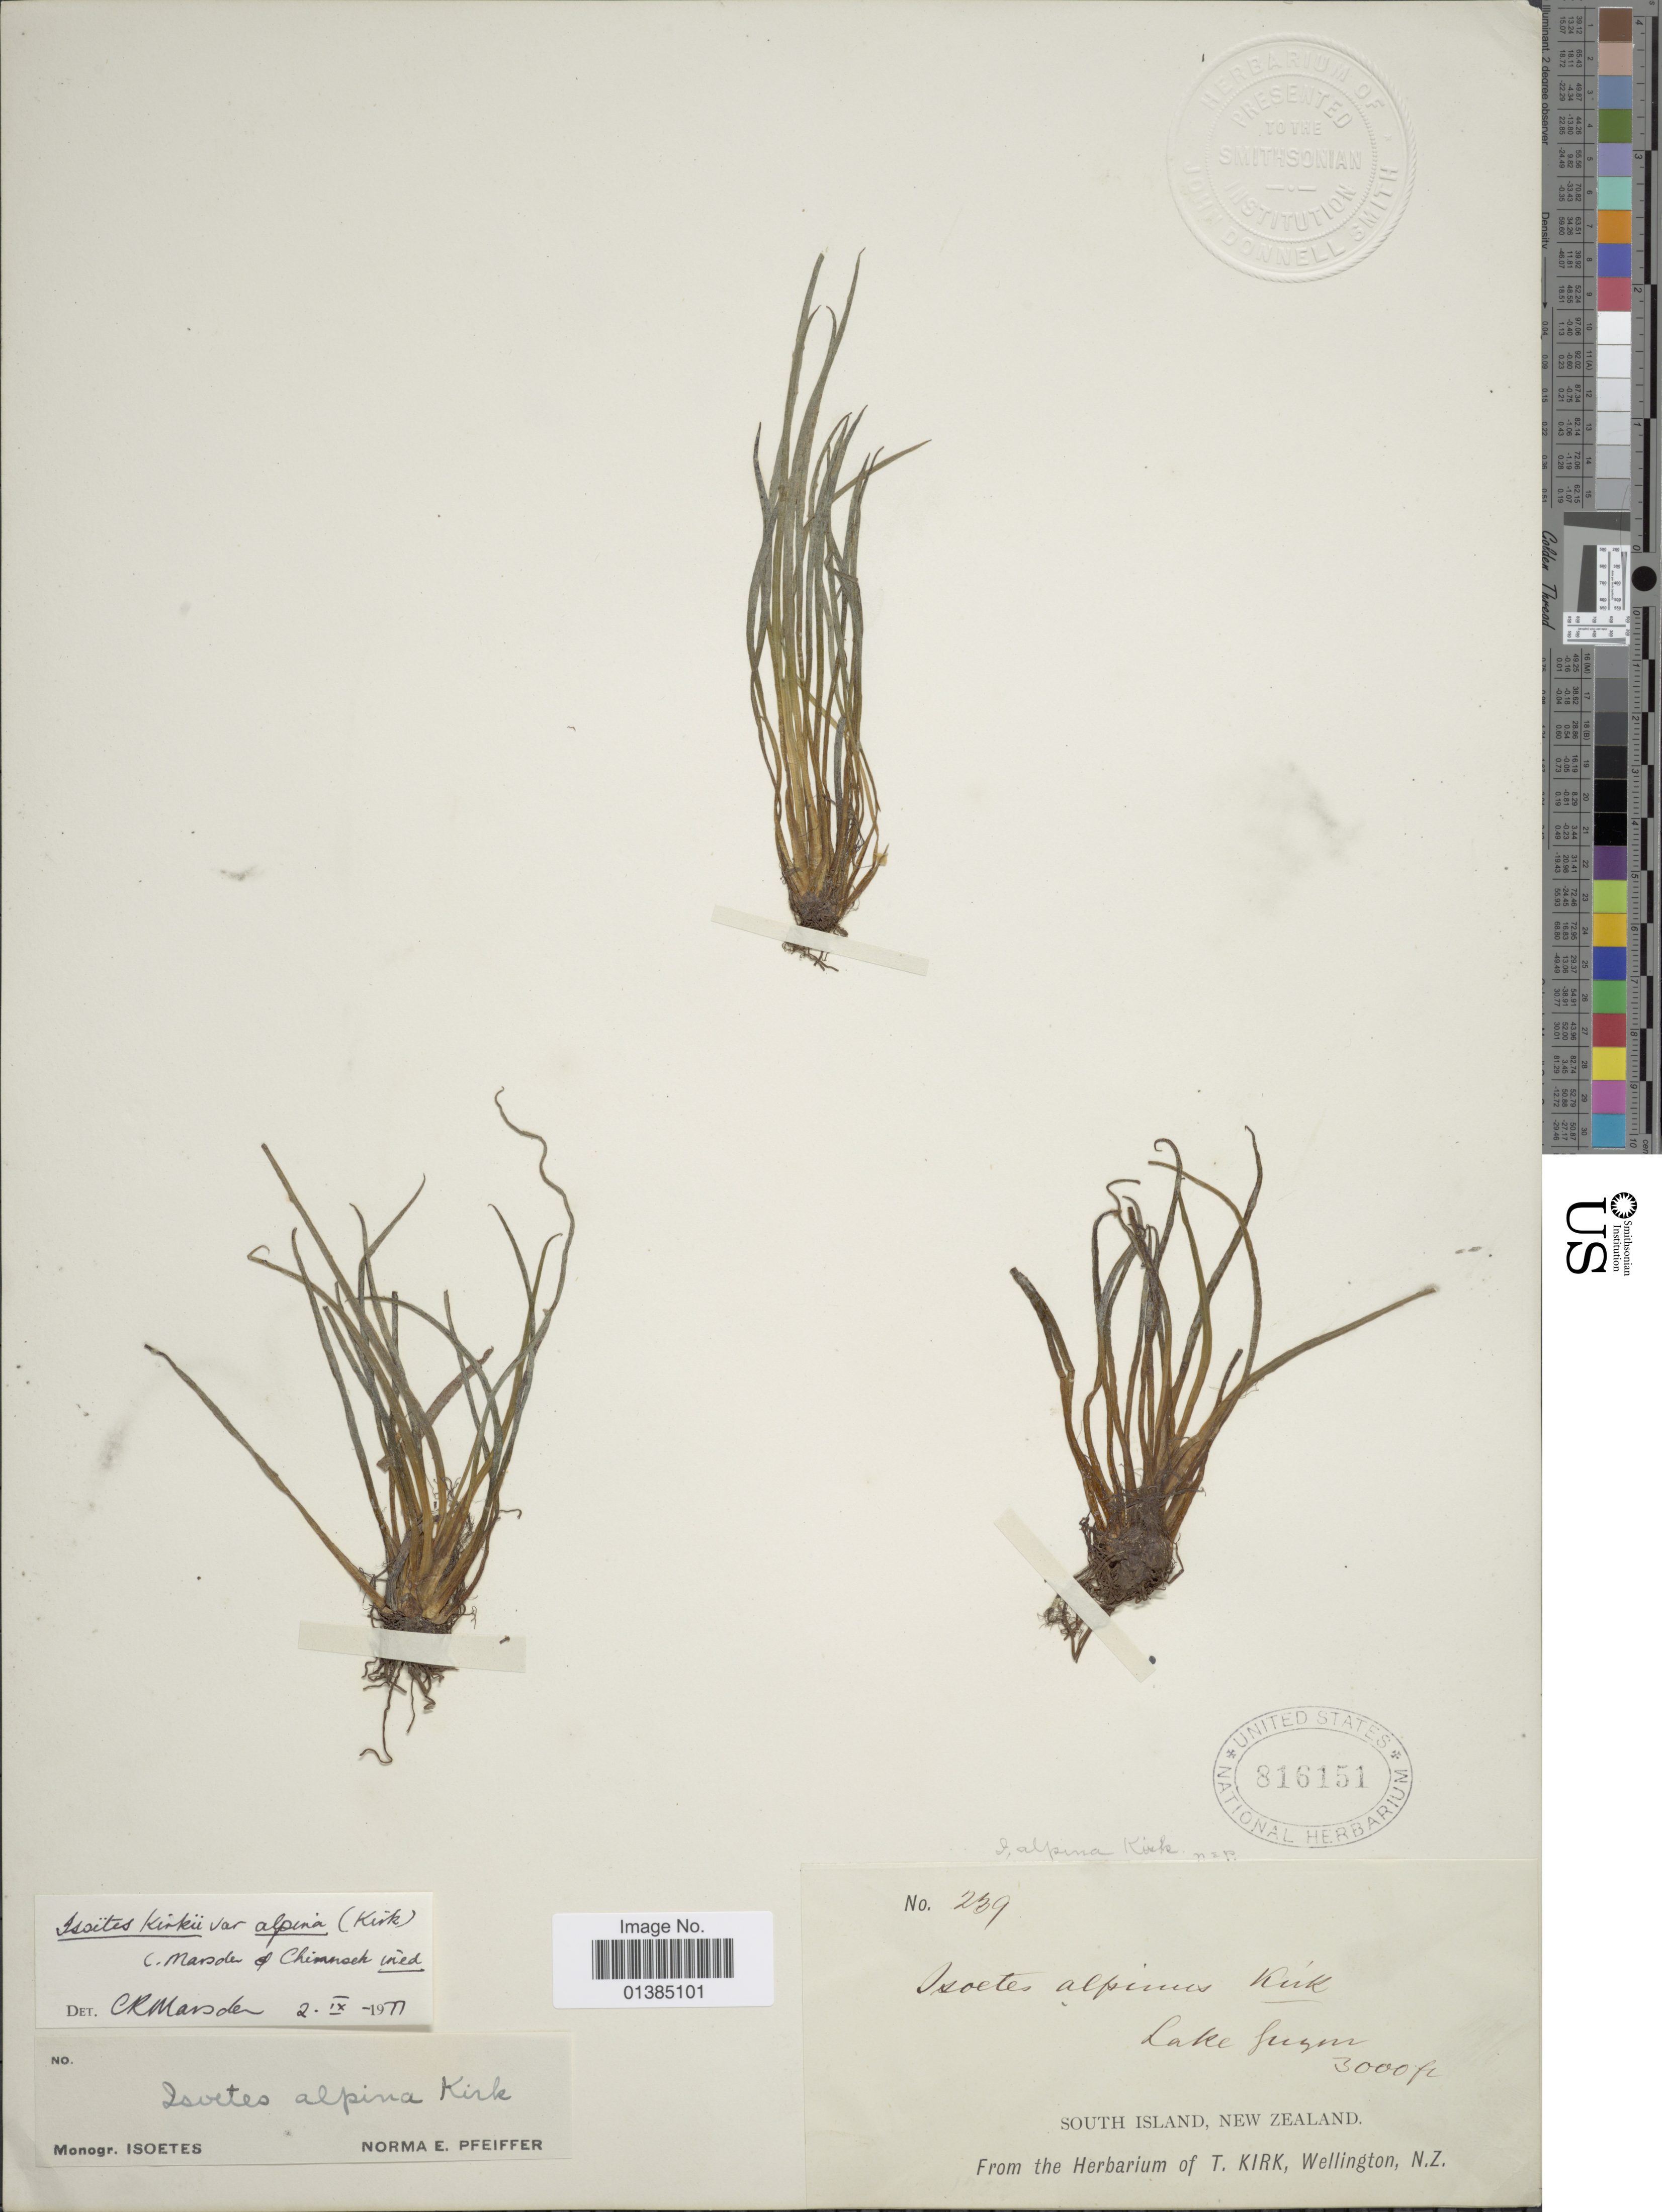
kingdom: Plantae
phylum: Tracheophyta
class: Lycopodiopsida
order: Isoetales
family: Isoetaceae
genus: Isoetes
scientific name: Isoetes alpina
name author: Kirk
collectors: ex herb. T. Kirk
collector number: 239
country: New Zealand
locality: Lake Guyon. South Island.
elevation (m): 914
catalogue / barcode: US 816151